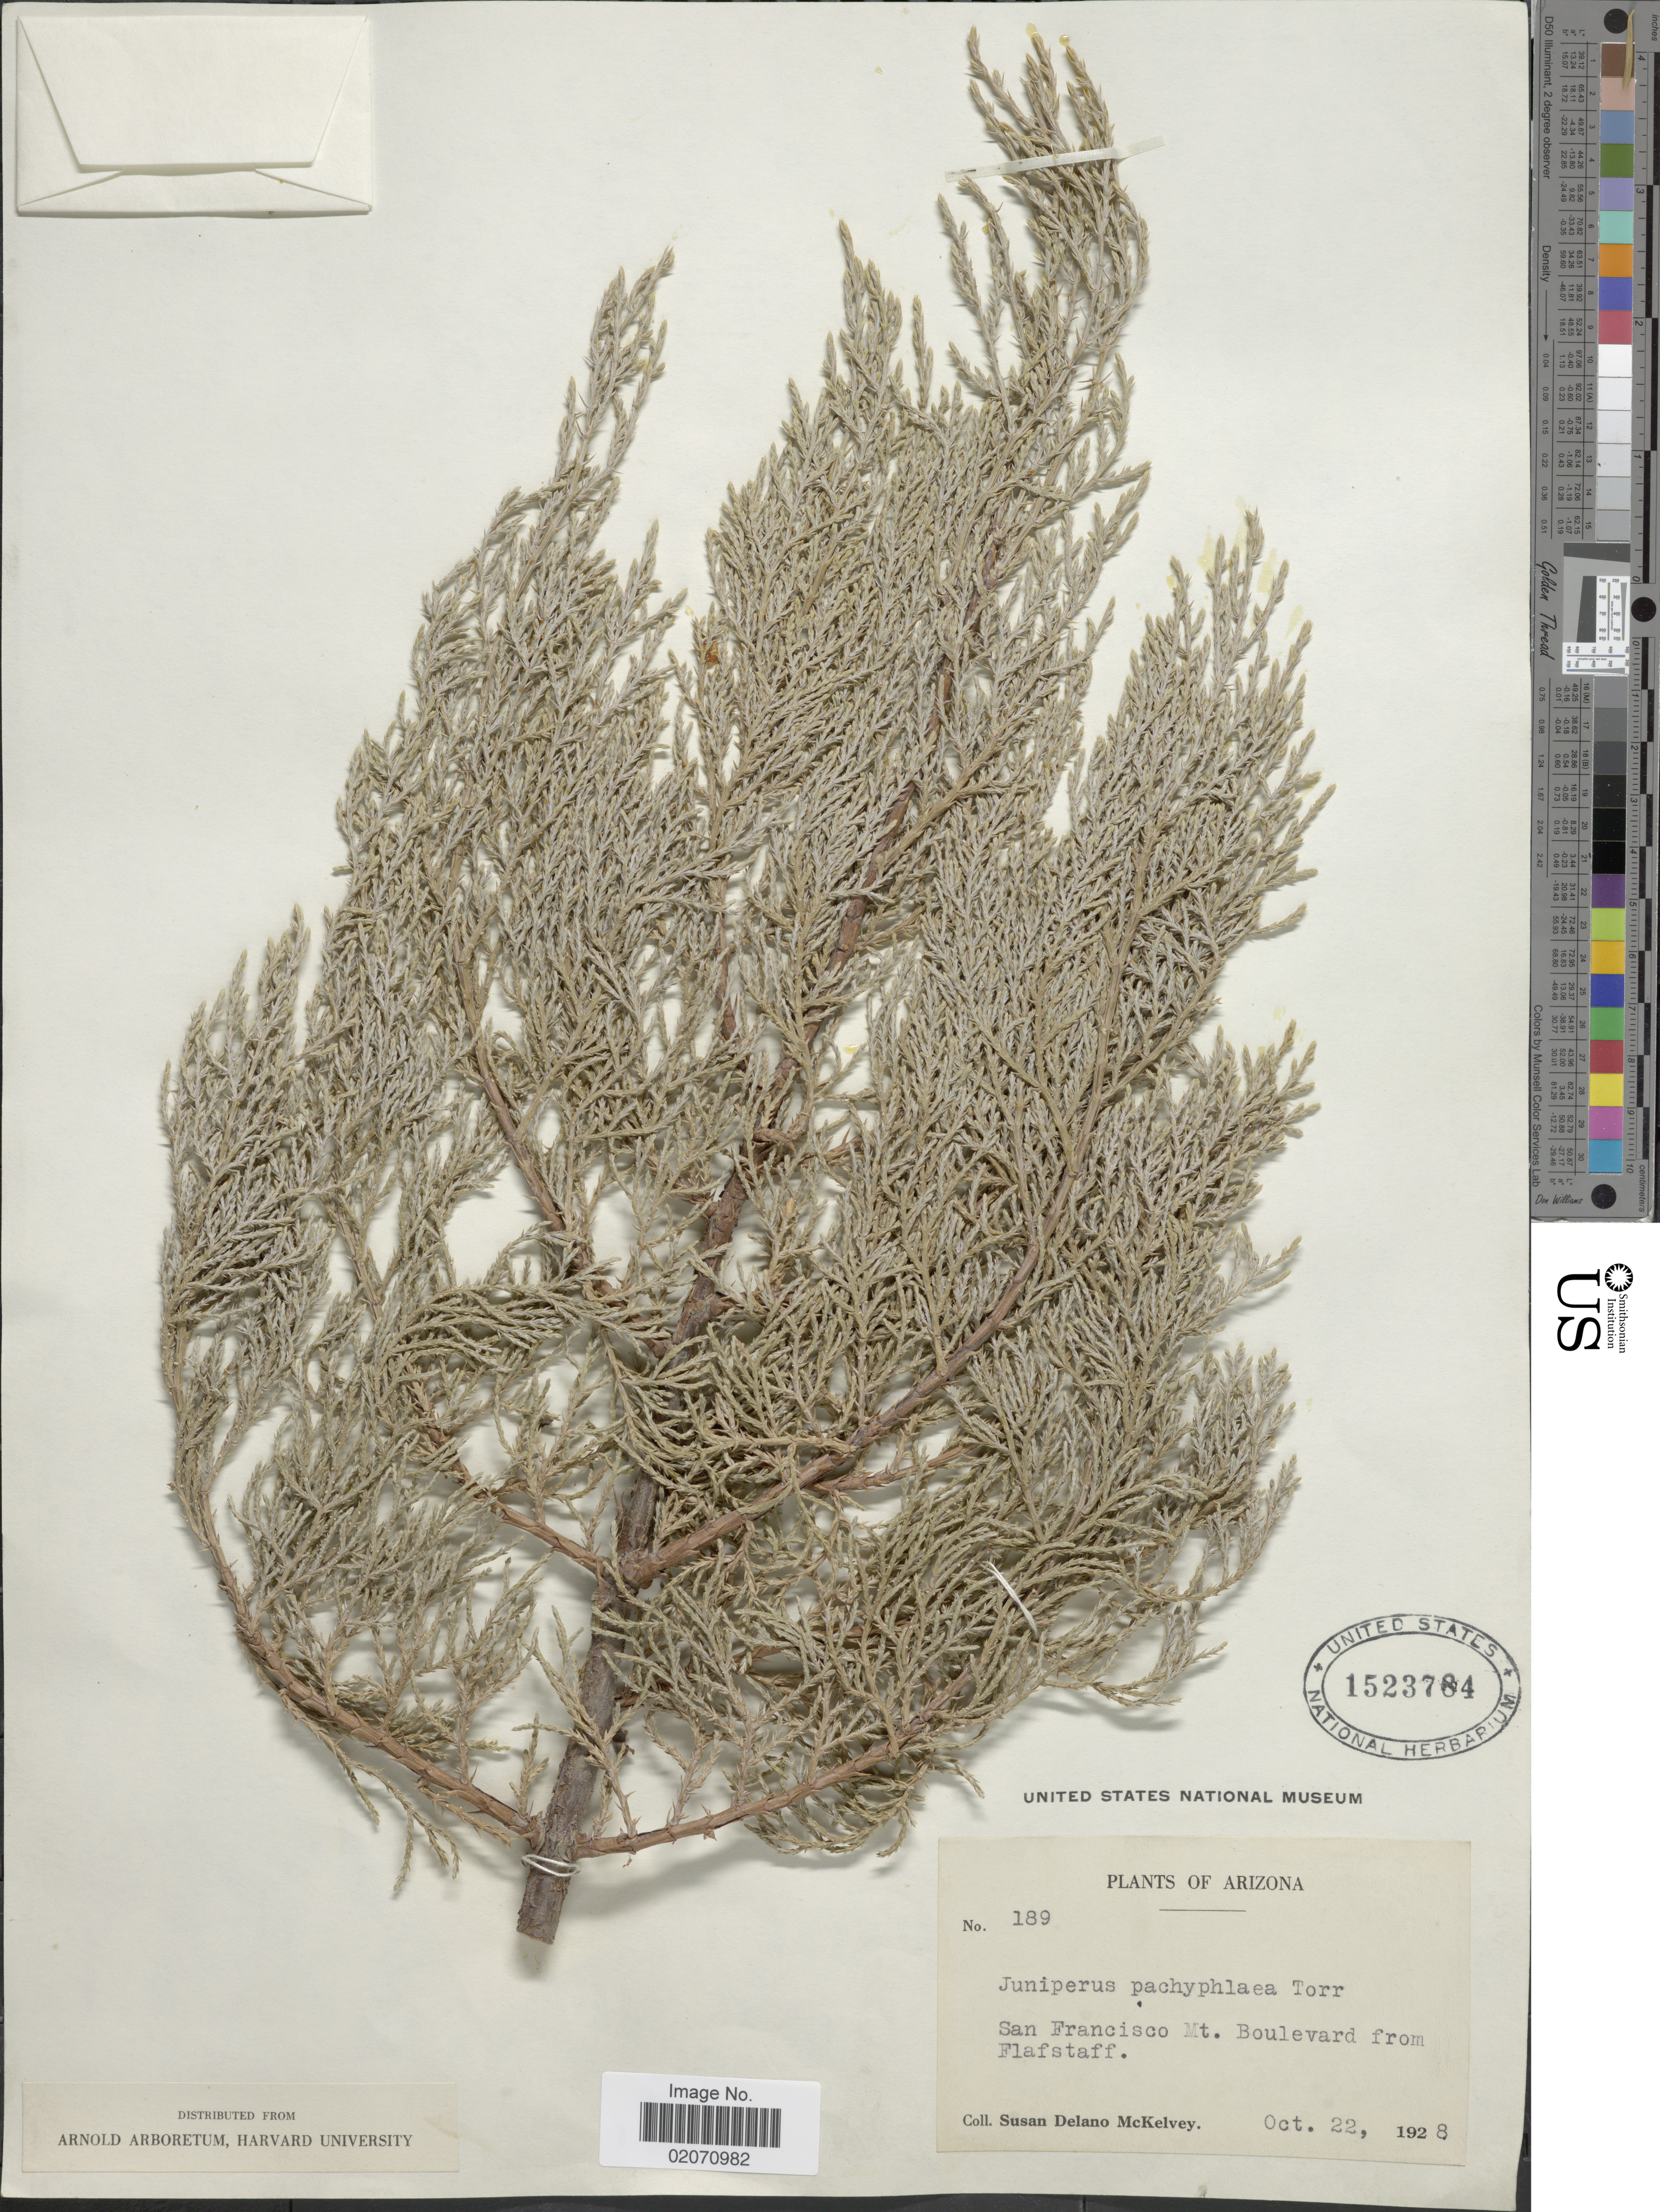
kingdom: Plantae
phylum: Tracheophyta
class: Pinopsida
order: Pinales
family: Cupressaceae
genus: Juniperus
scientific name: Juniperus deppeana var. pachyphlaea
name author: (Torr.) Martínez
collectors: S. A. McKelvey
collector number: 189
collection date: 1928-10-22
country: United States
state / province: Arizona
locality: San Francisco Mt. Boulevard from Flafstaff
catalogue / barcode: US 1523784